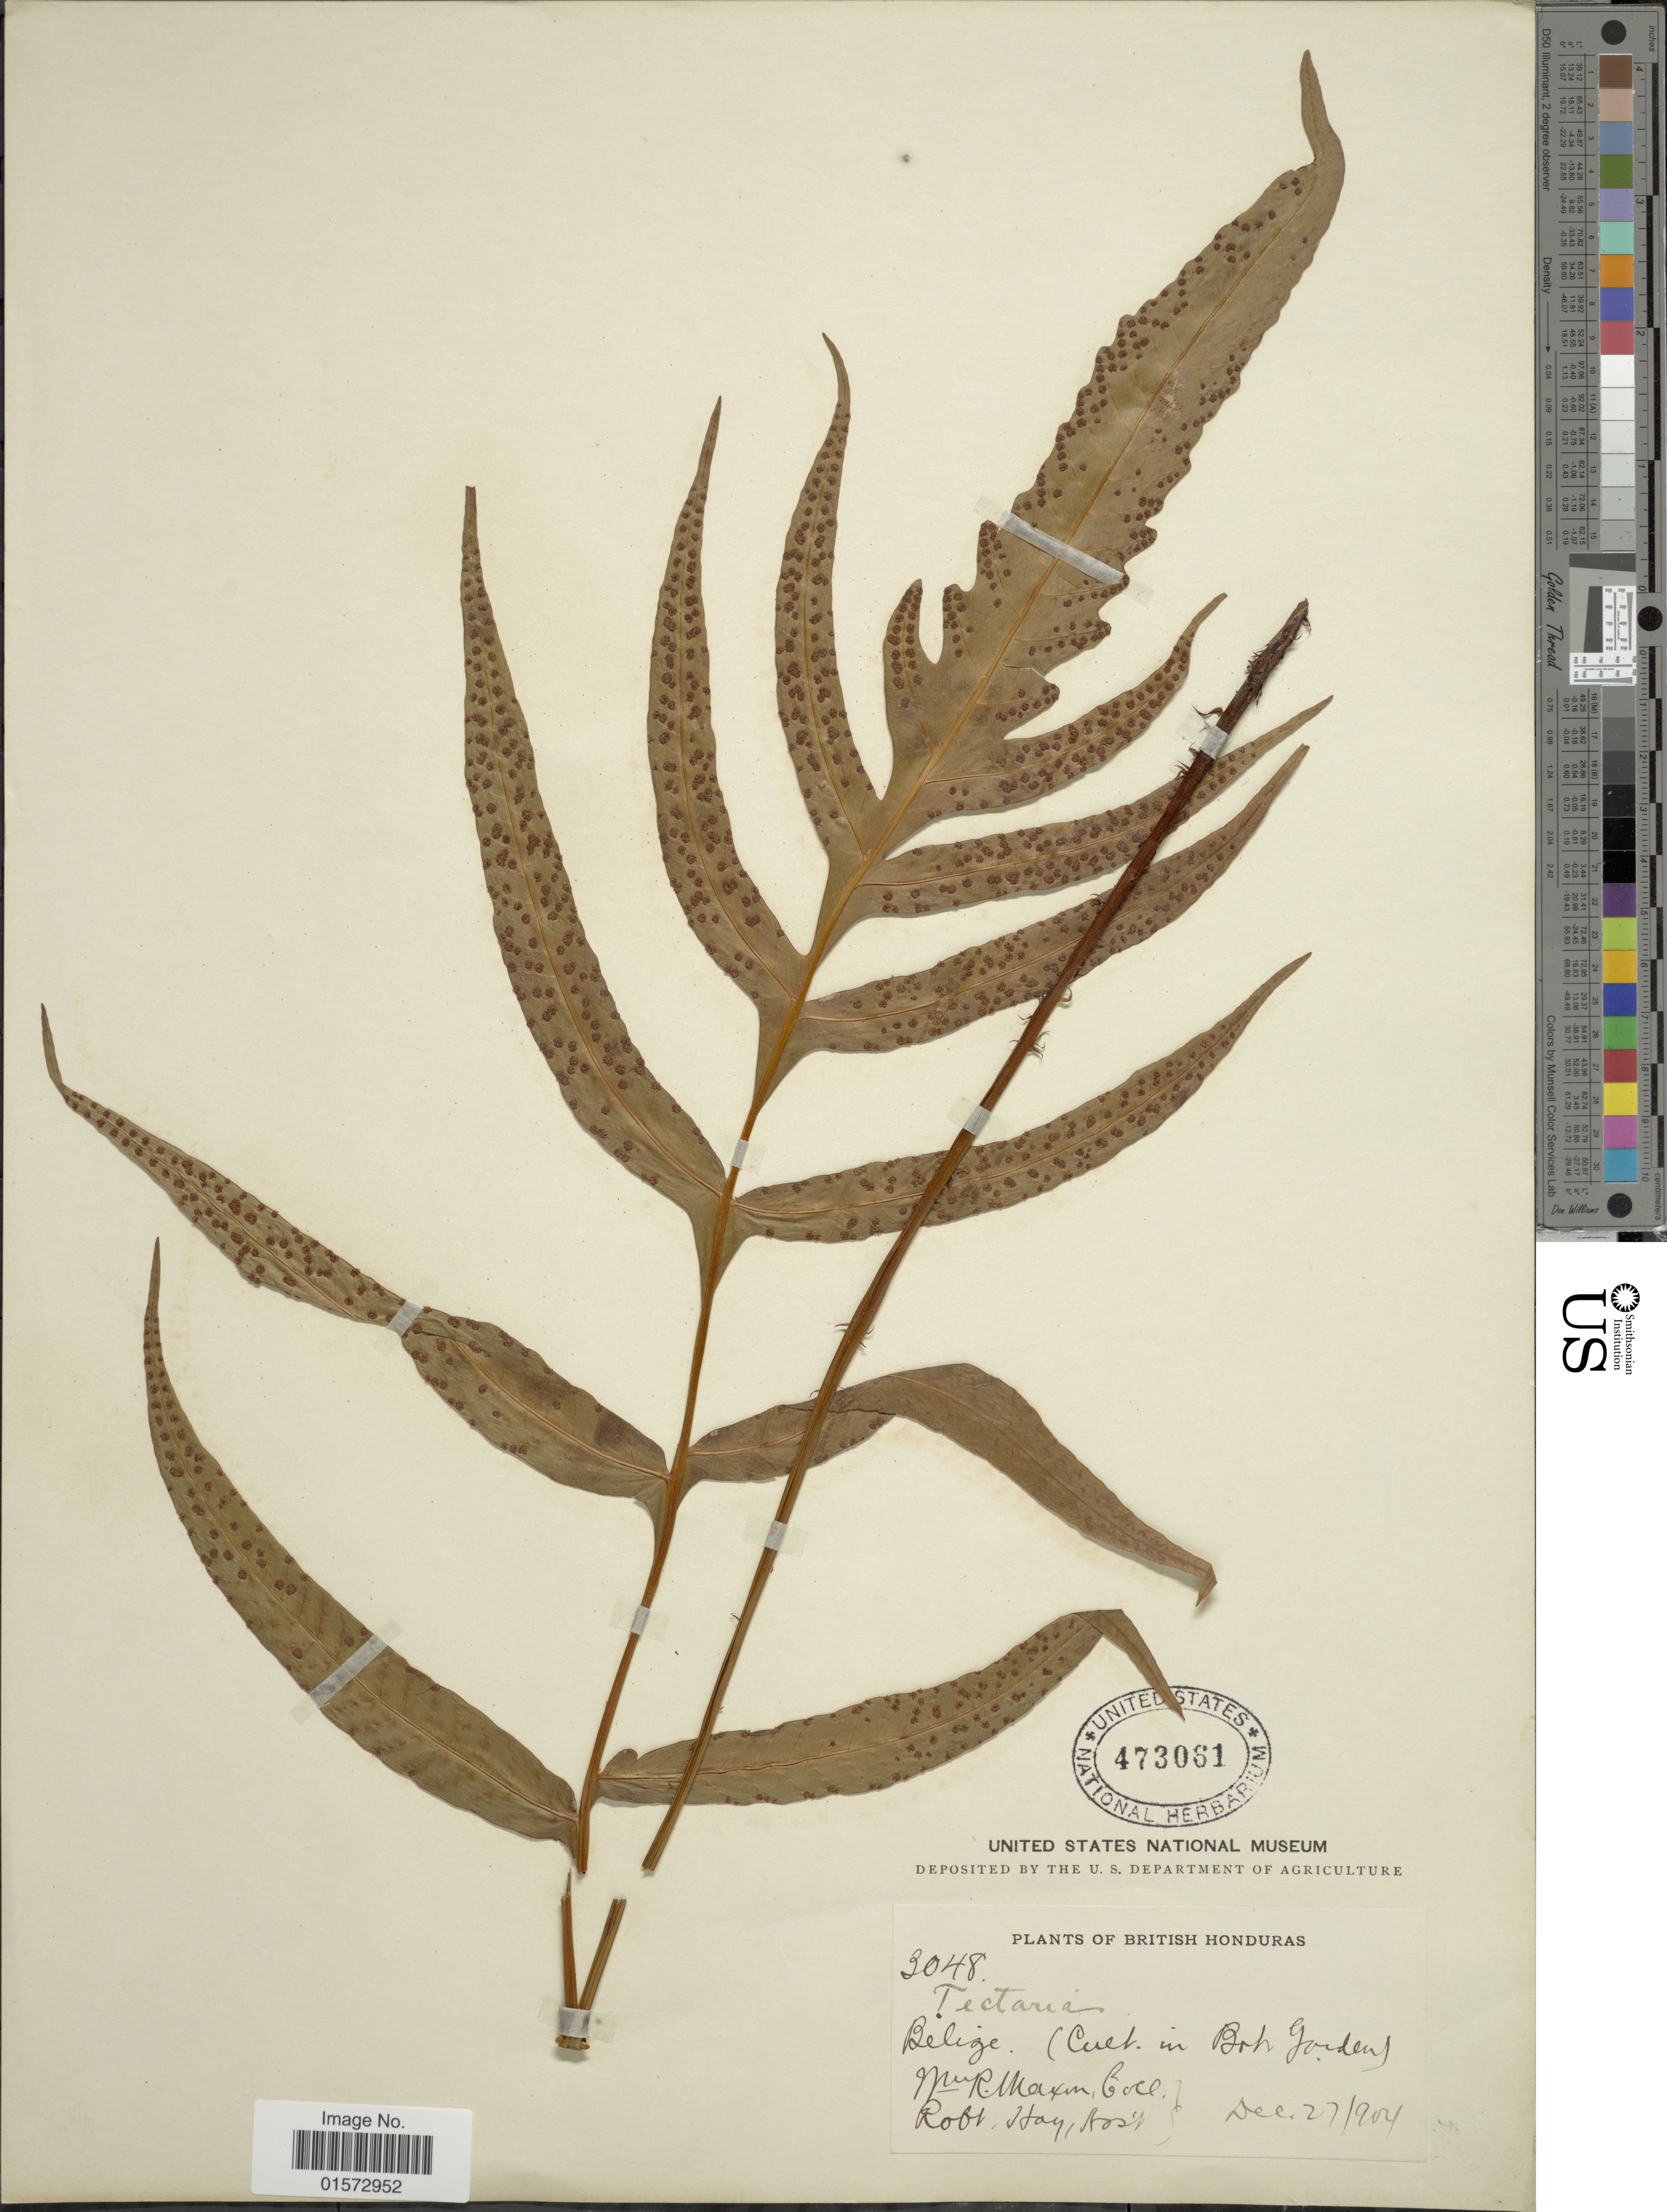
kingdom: Plantae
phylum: Tracheophyta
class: Polypodiopsida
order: Polypodiales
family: Tectariaceae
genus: Tectaria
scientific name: Tectaria sp.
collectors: W. R. Maxon & R. H. Hay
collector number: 3048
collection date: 1904-12-27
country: Belize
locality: (Cult. in Bot. Garden)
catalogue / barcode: US 473061